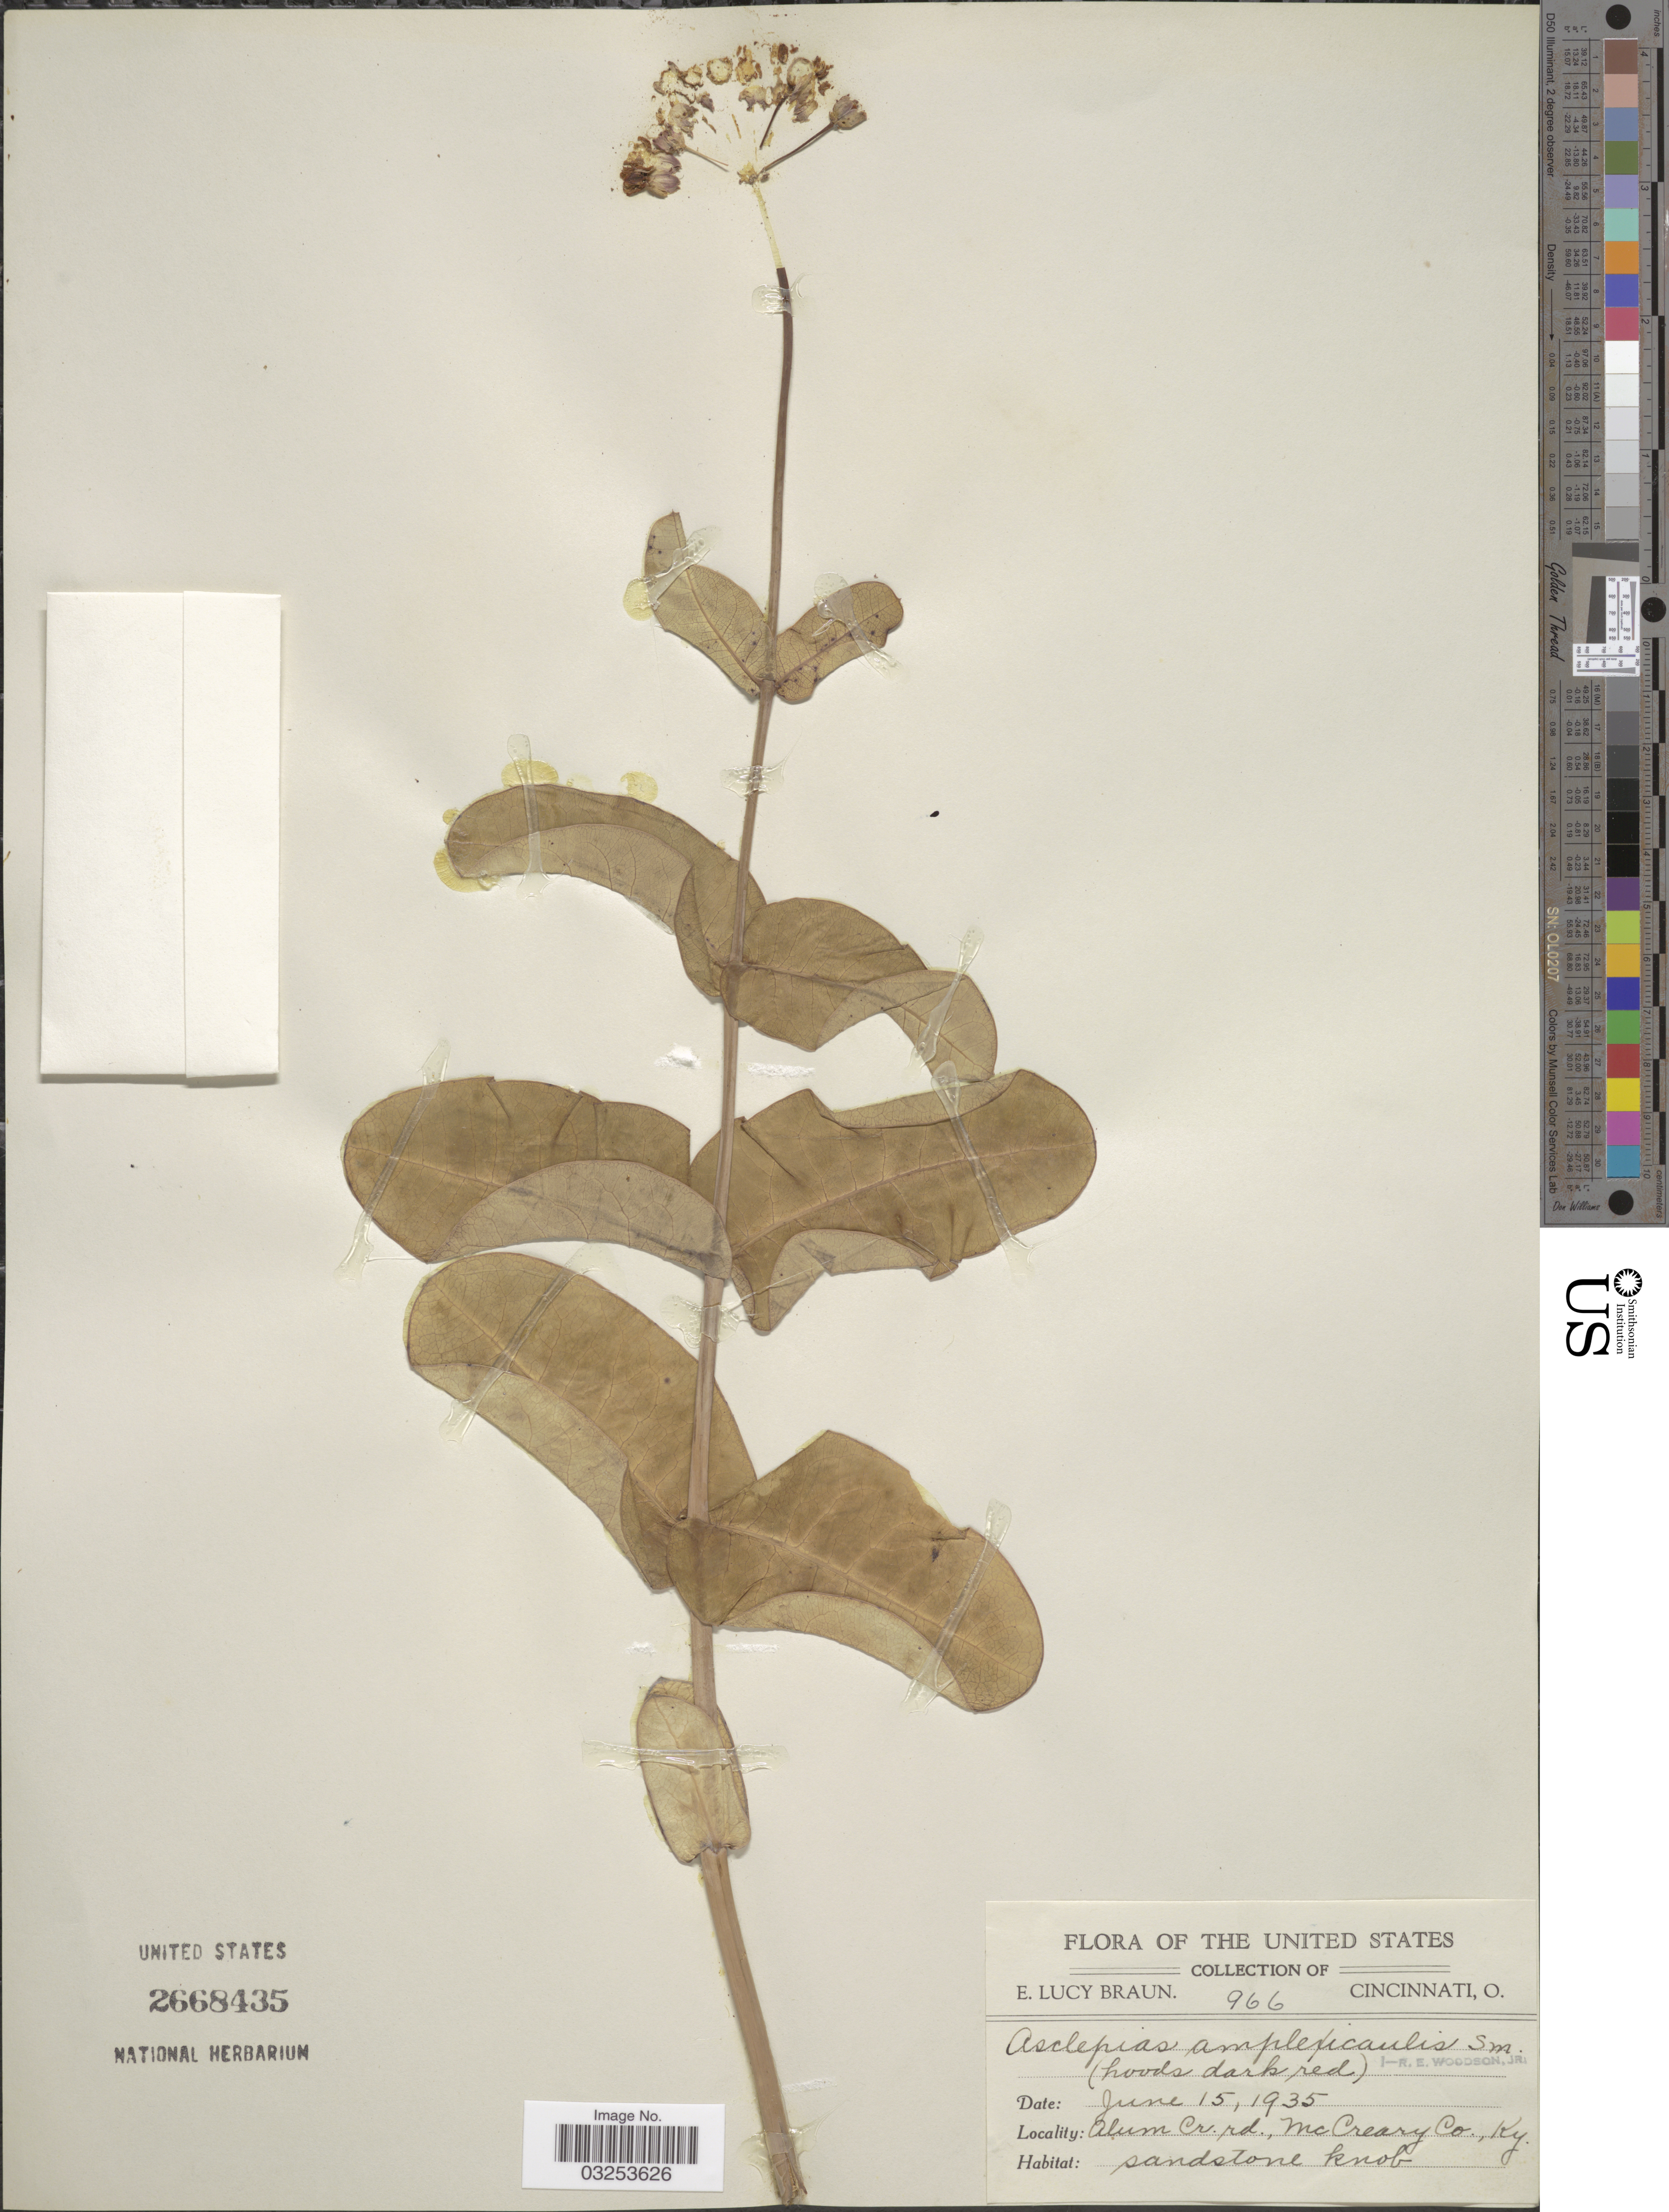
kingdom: Plantae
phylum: Tracheophyta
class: Magnoliopsida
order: Gentianales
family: Apocynaceae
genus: Asclepias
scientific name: Asclepias amplexicaulis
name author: J. Small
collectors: E. Braun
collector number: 966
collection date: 1935-06-15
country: United States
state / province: Kentucky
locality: Alum Cr. rd., McCreary Co.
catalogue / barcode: US 2668435